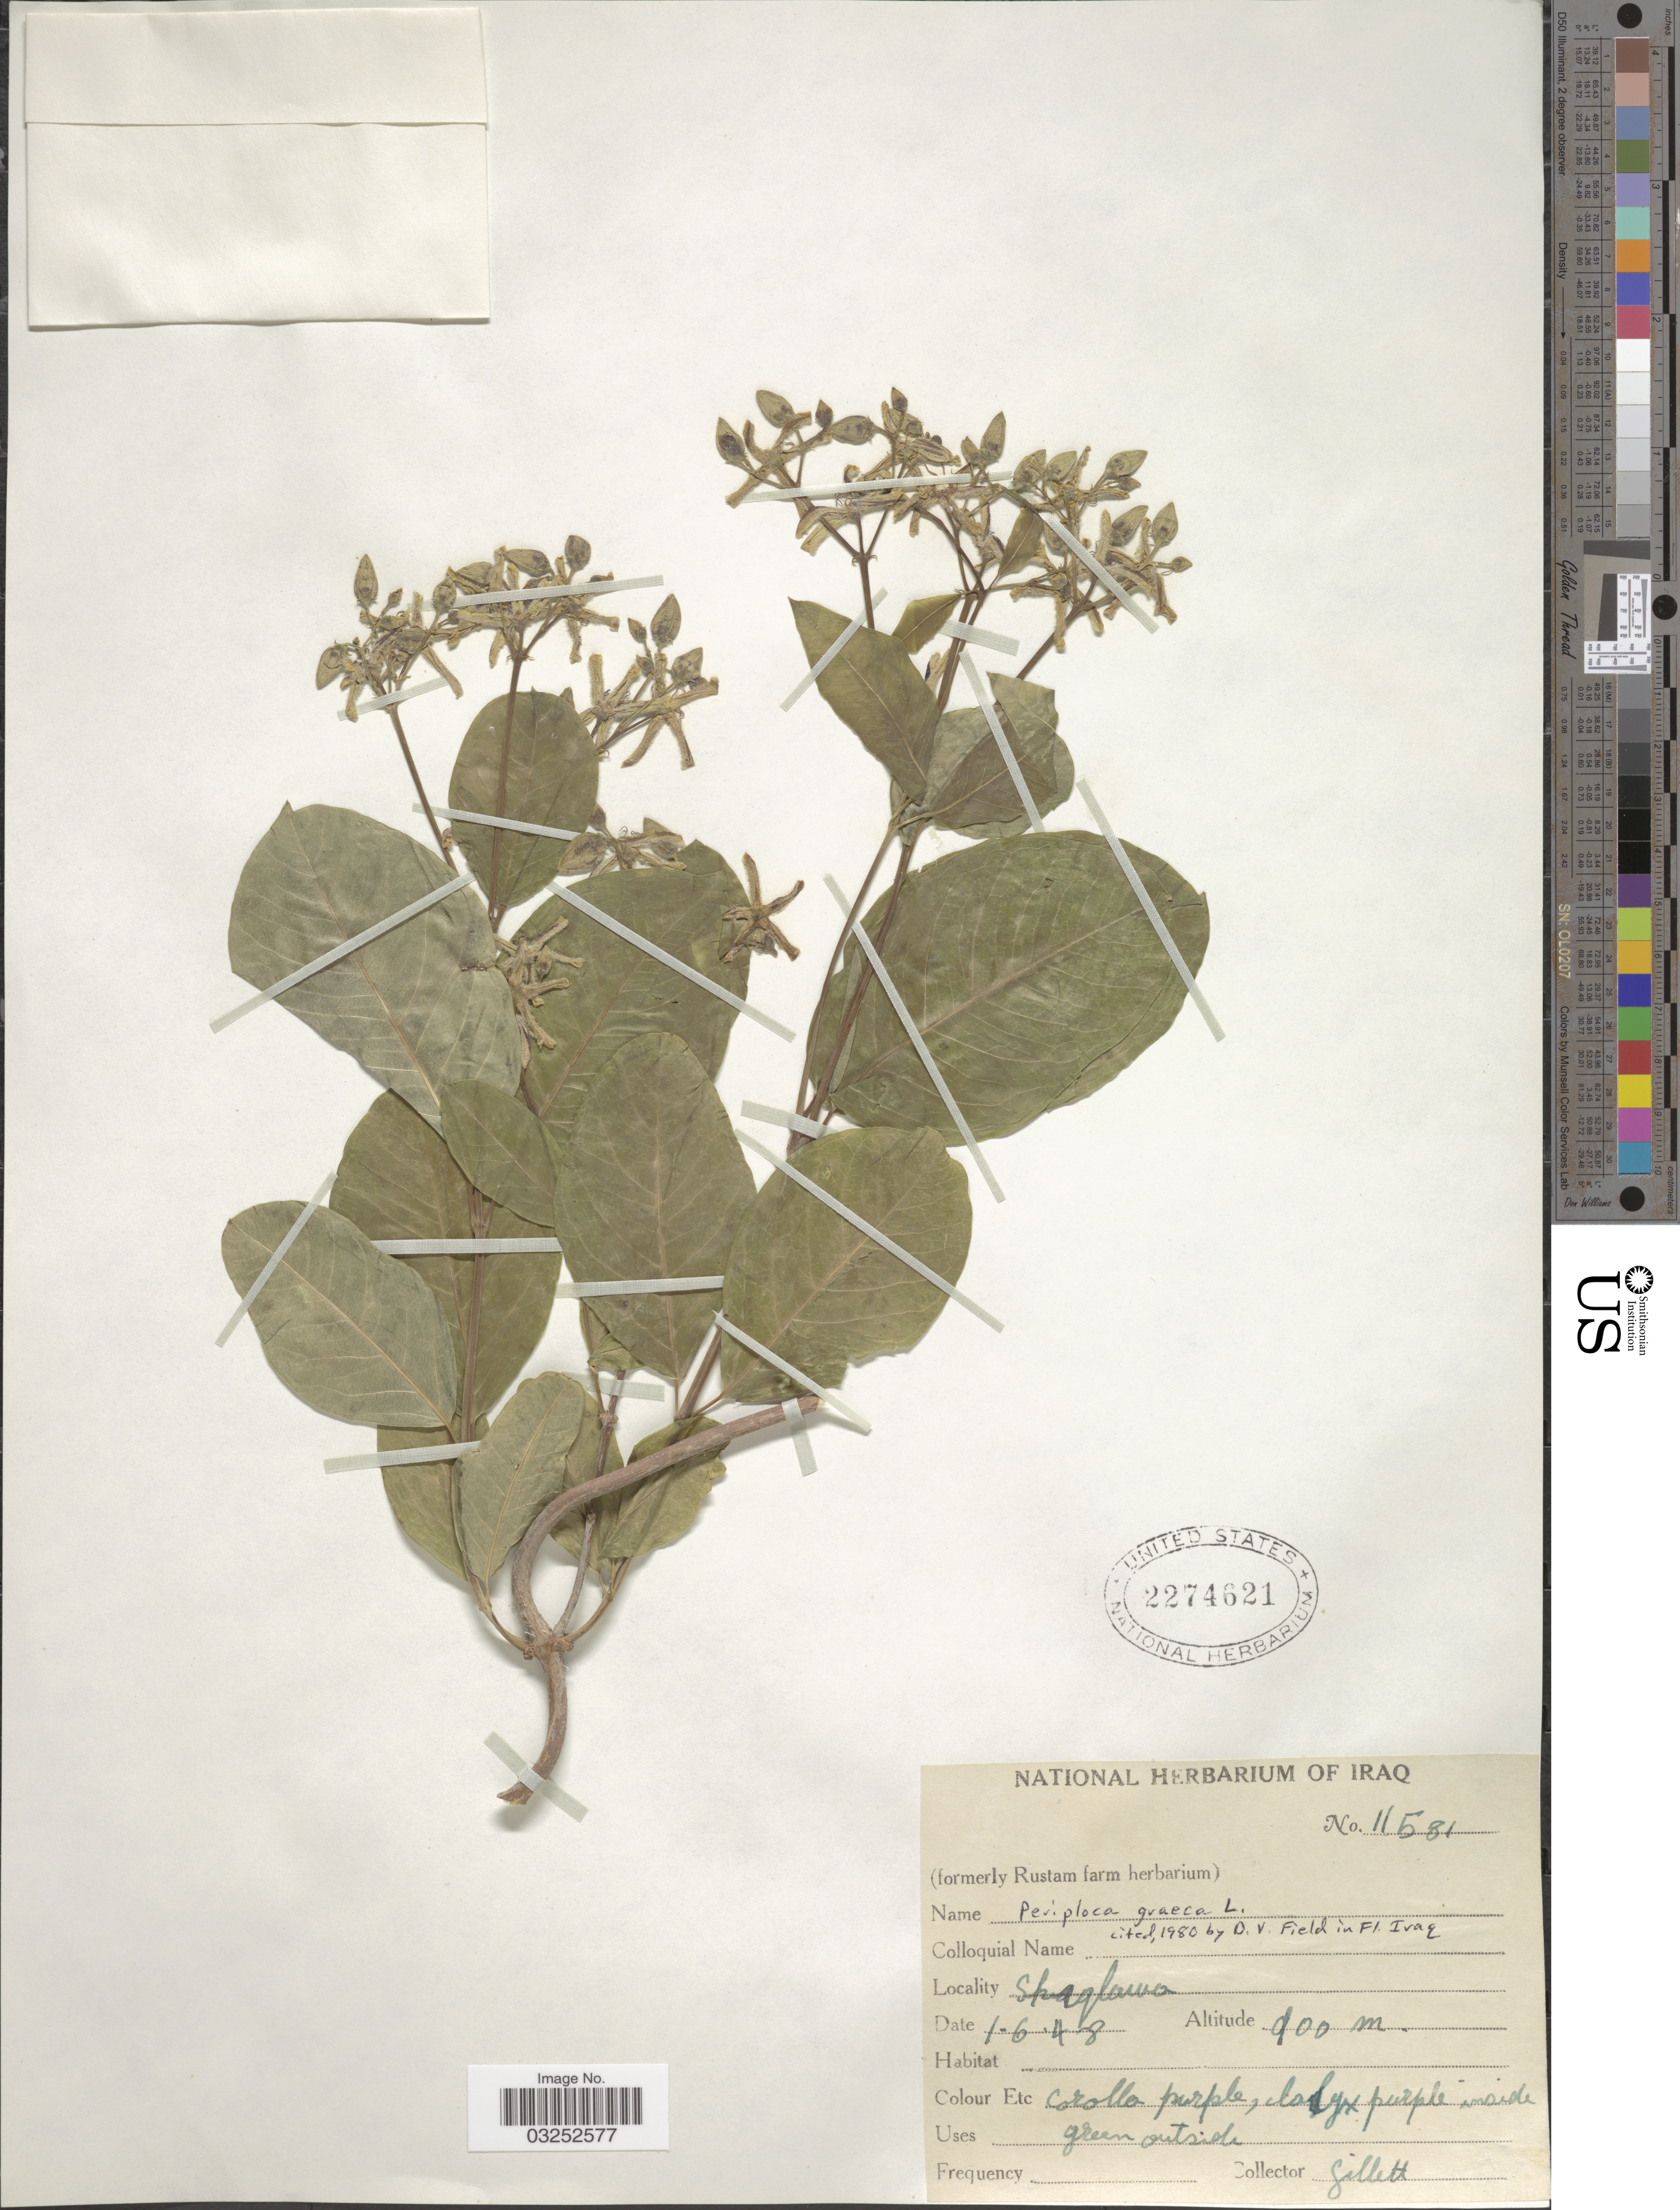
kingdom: Plantae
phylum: Tracheophyta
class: Magnoliopsida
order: Gentianales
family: Apocynaceae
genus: Periploca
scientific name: Periploca graeca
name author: L.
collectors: Gillett, --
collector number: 11581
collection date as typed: Transcribed d/m/y: 1/6/48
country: Iraq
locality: Shaqlawa.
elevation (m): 900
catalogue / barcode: US 2274621